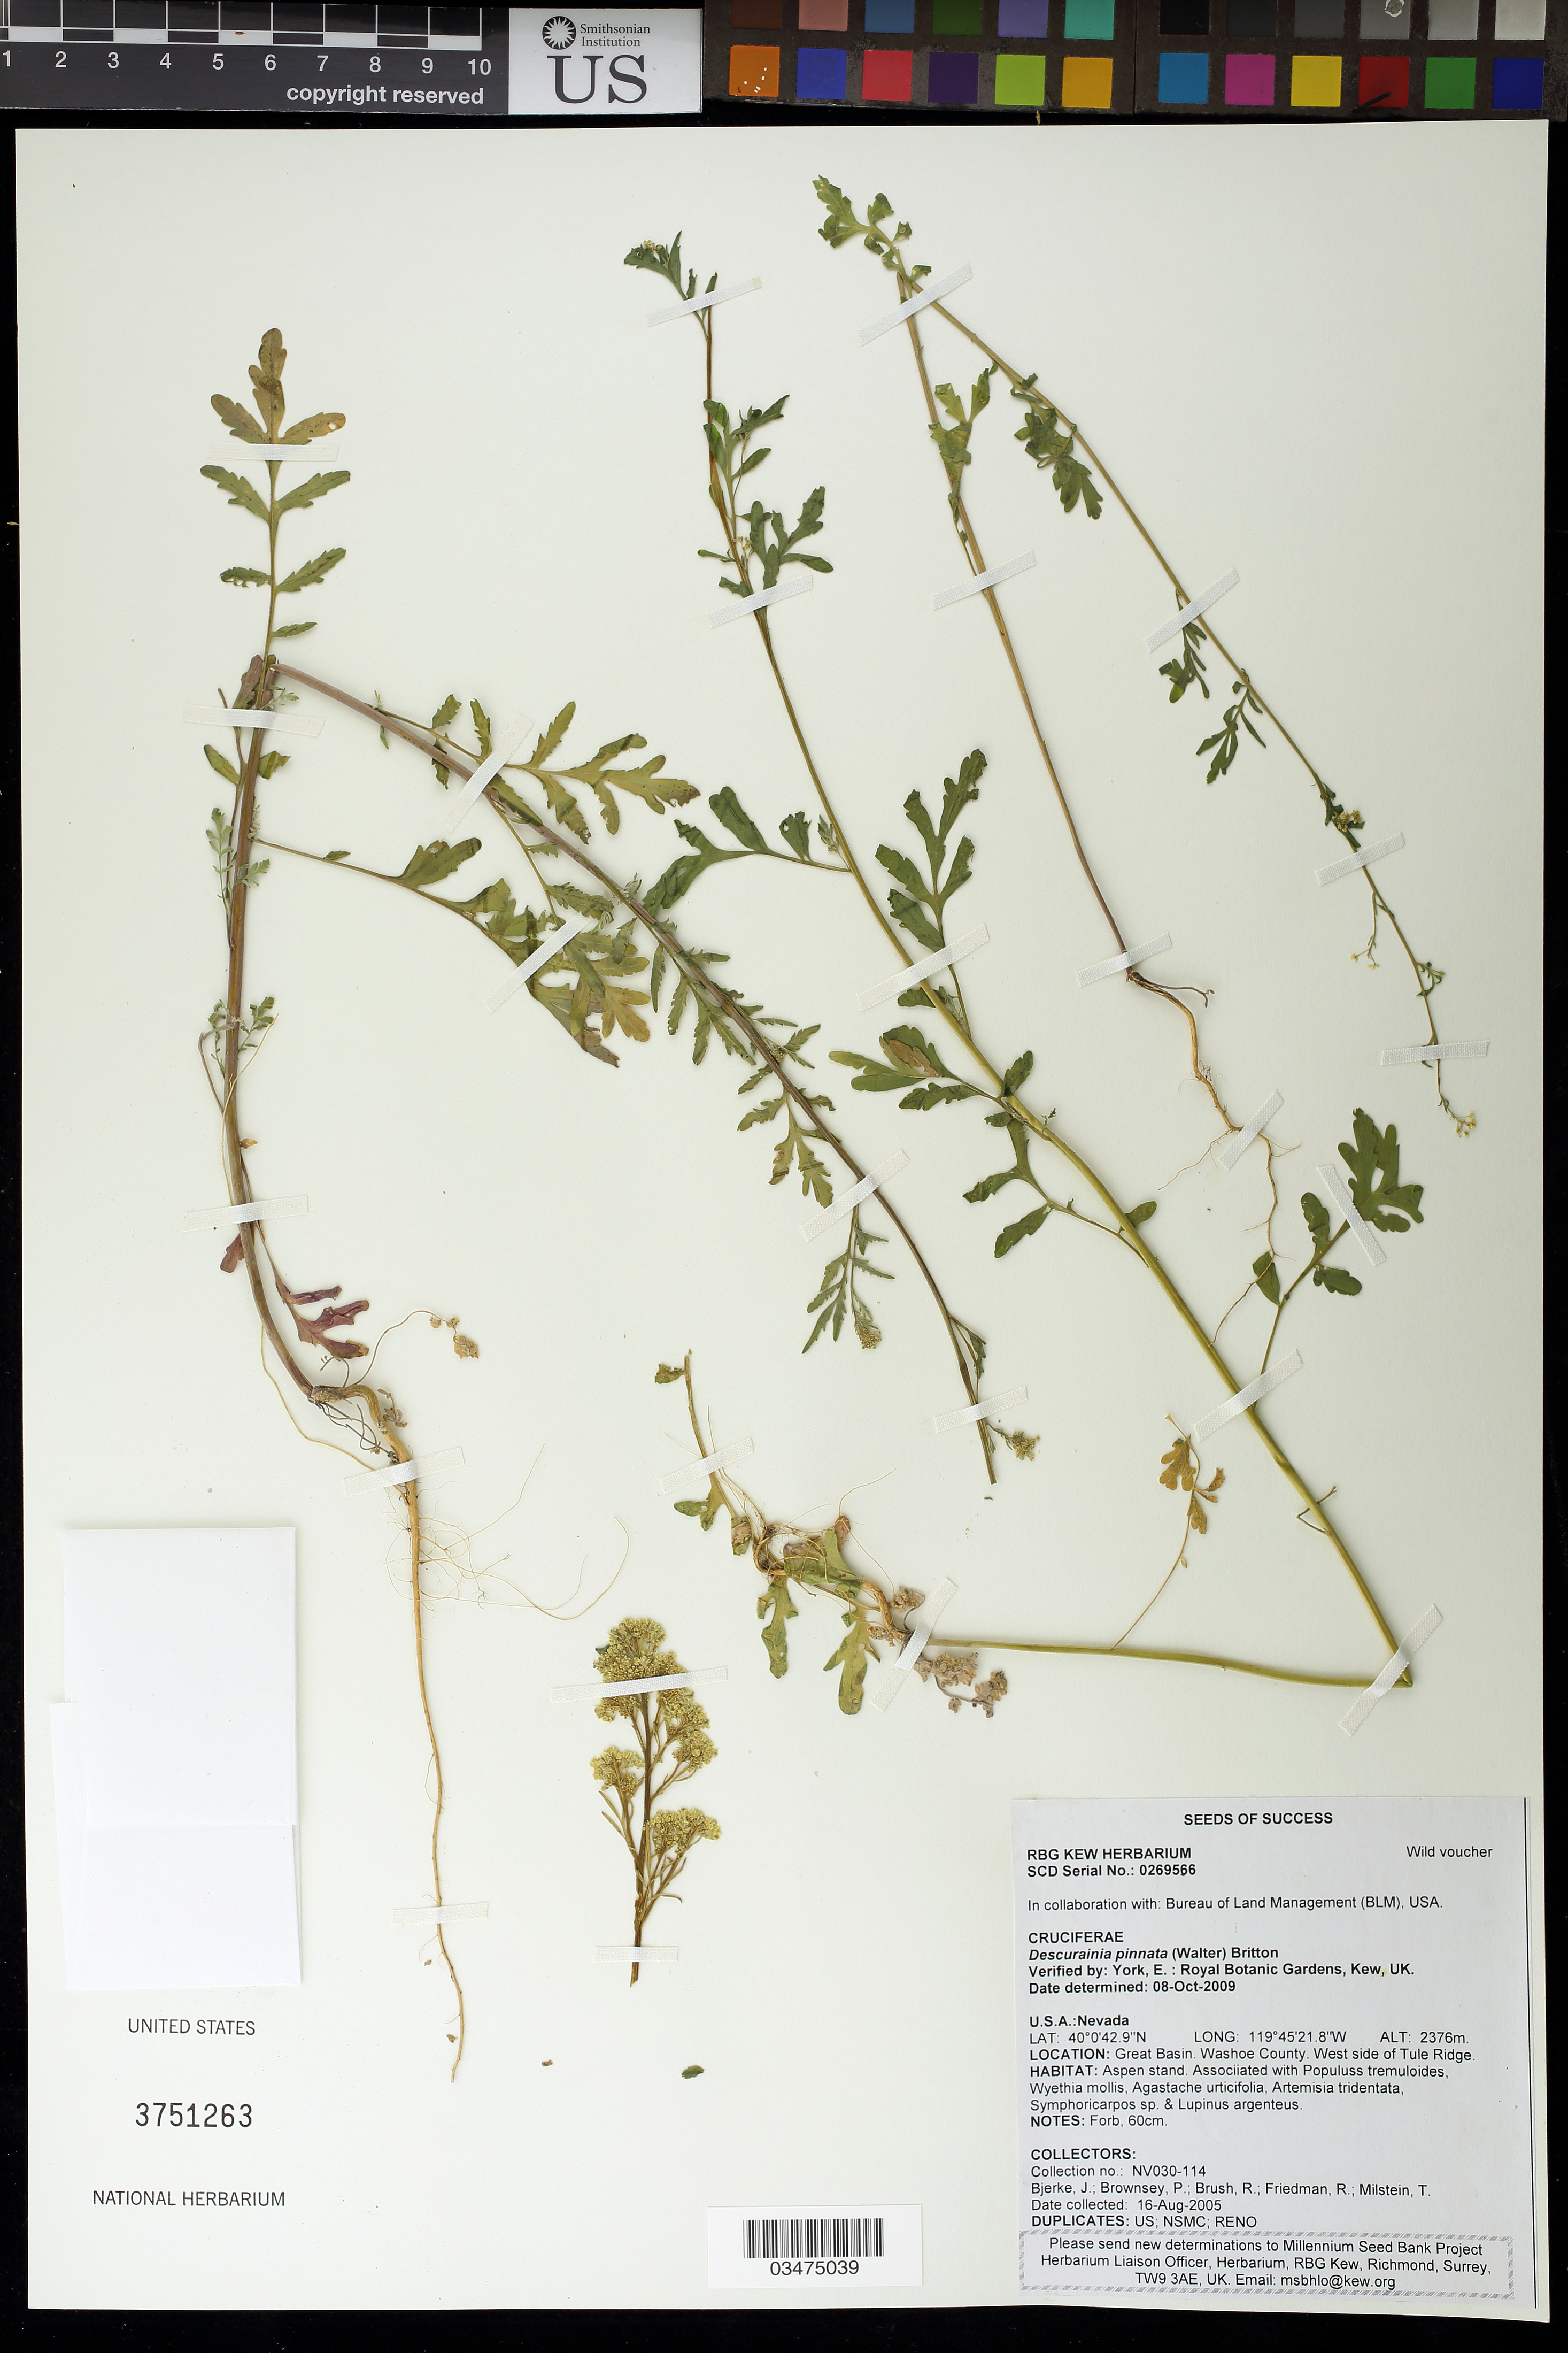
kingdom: Plantae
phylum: Tracheophyta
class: Magnoliopsida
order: Brassicales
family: Brassicaceae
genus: Descurainia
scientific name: Descurainia pinnata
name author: (Walter) Britton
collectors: J. W. Bjerke, P. Brownsey, R. Brush, R. Friedman & T. Milstein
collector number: NV030-114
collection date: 2005-08-16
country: United States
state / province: Nevada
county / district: Washoe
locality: W side of Tule Ridge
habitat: Aspen stand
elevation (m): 2376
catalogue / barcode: US 3751263